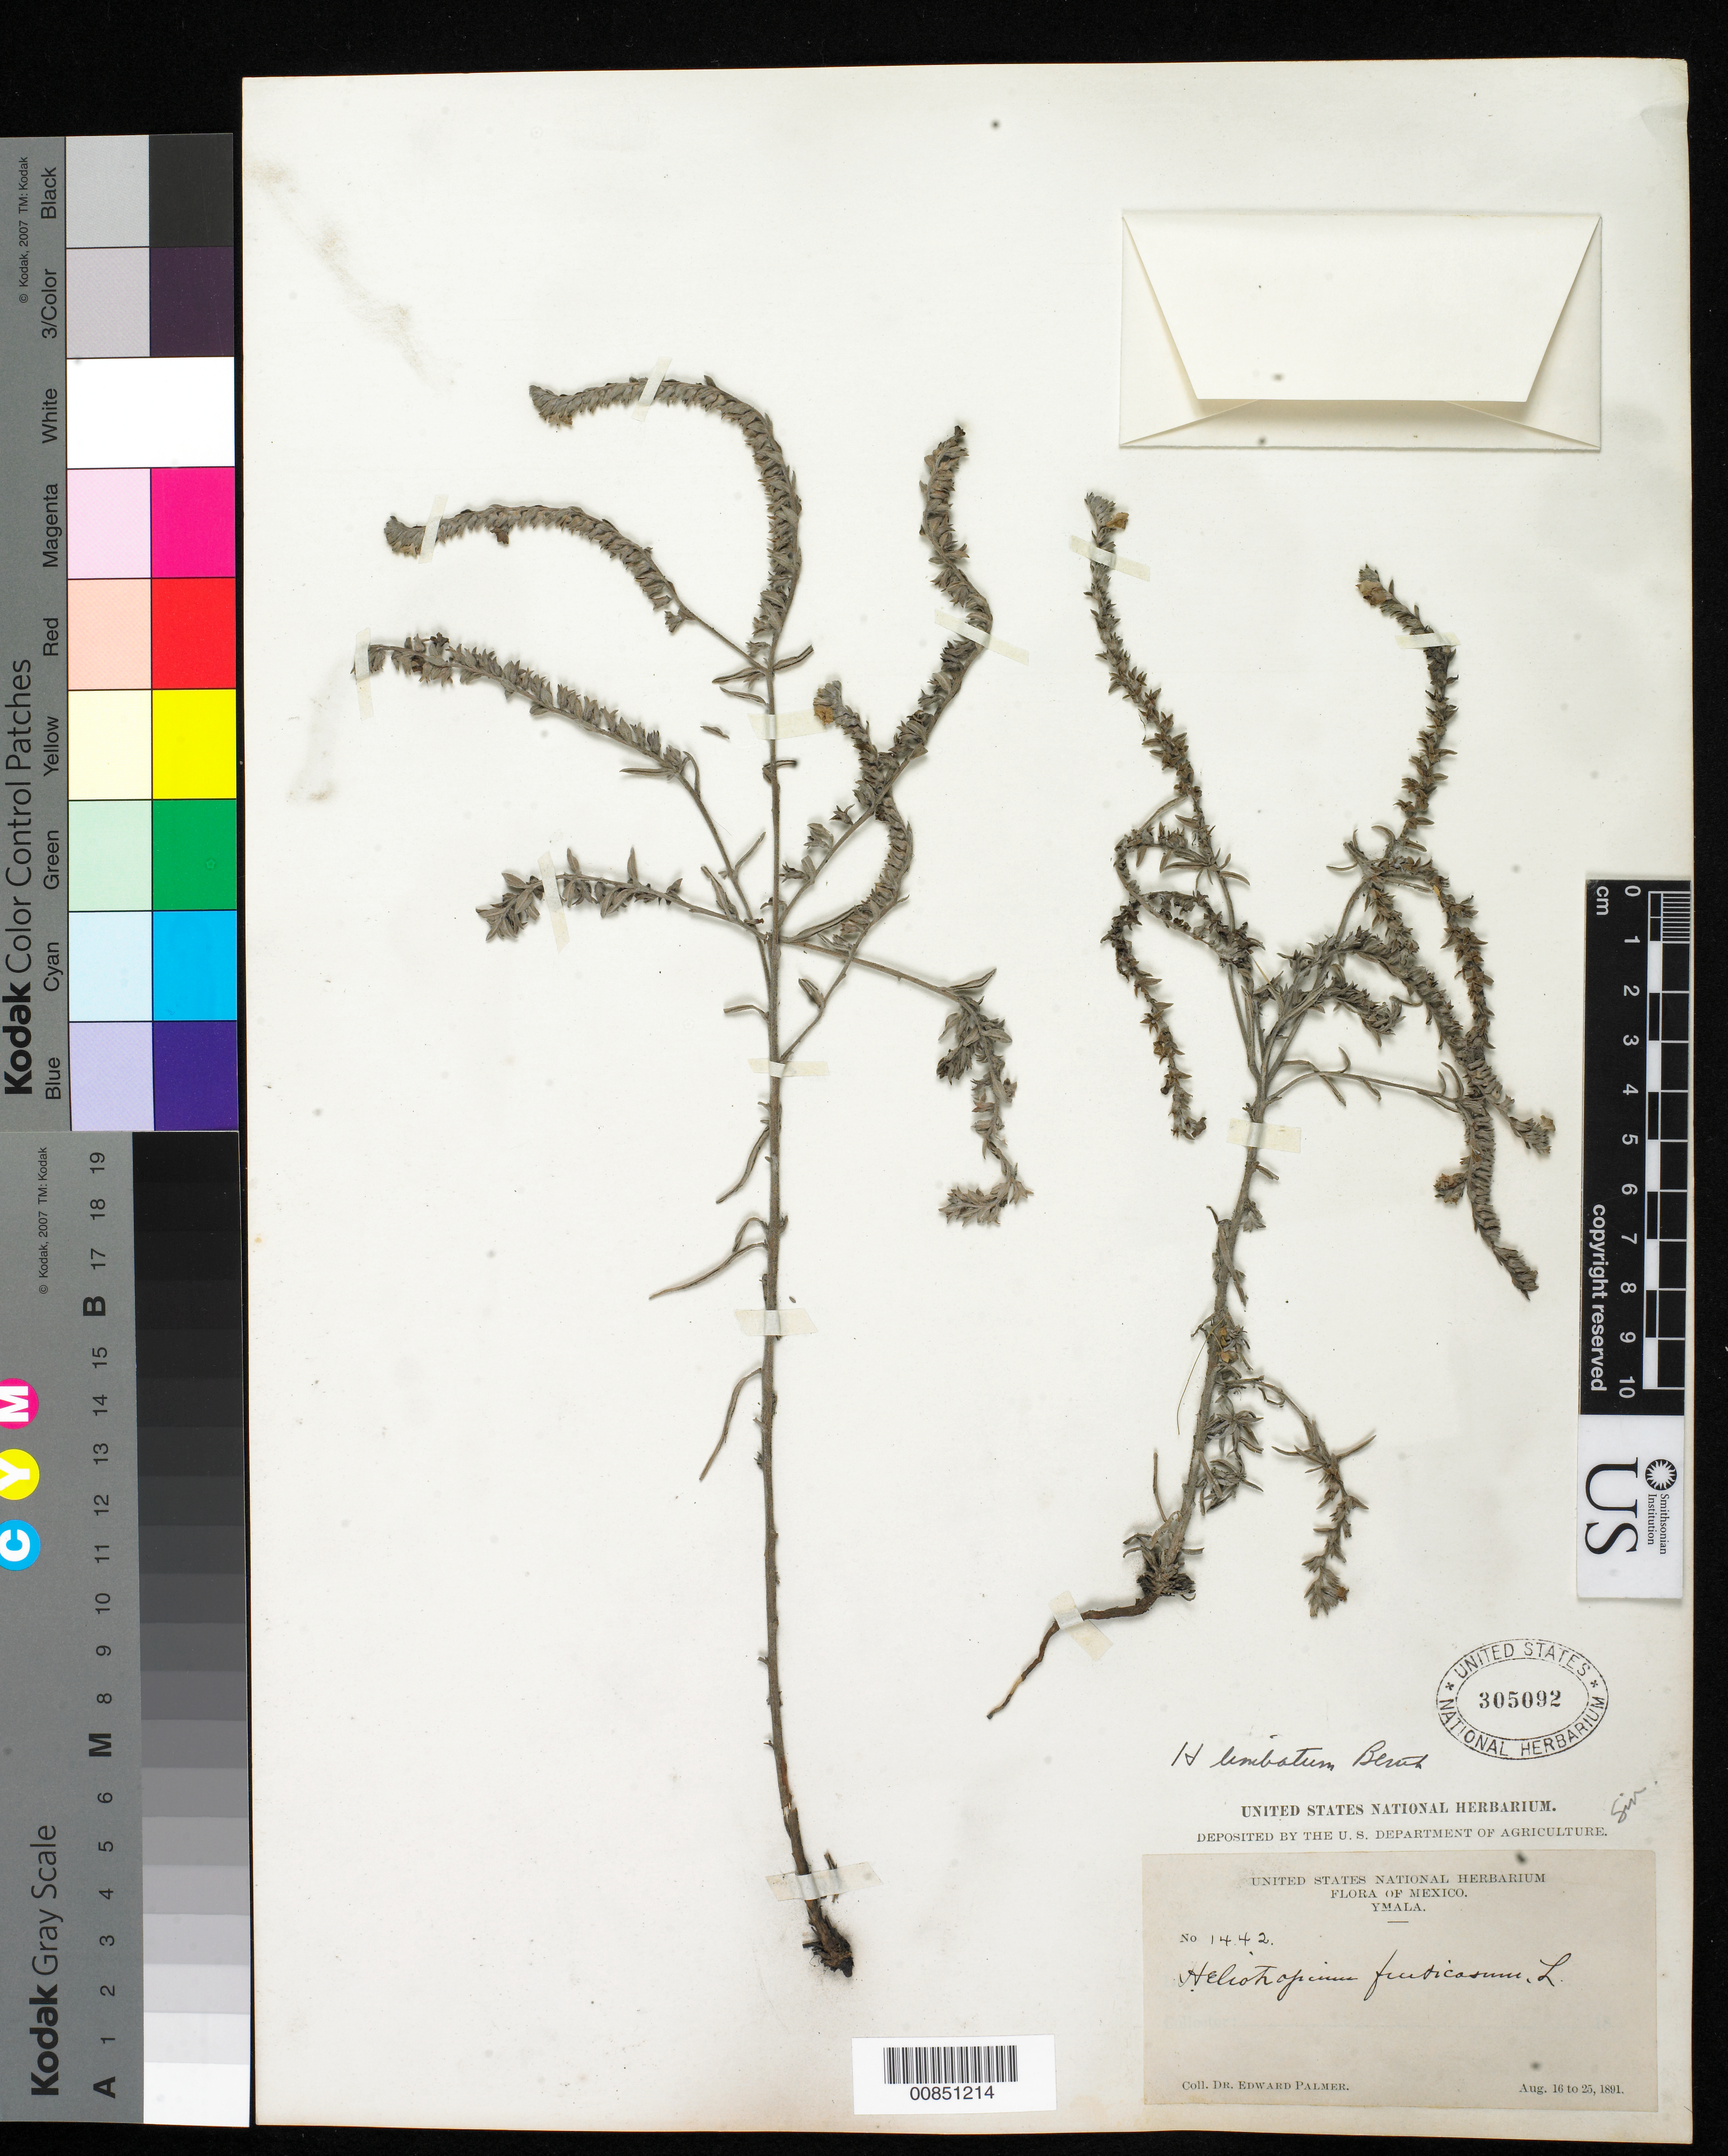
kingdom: Plantae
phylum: Tracheophyta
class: Magnoliopsida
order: Boraginales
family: Heliotropiaceae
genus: Heliotropium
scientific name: Heliotropium limbatum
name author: Benth.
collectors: E. Palmer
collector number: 1442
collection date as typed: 16 Aug 1891 to 25 Aug 1891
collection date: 1891-08-16/1891-08-25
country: Mexico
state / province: Sinaloa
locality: Ymala, Sinaloa.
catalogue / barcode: US 305092